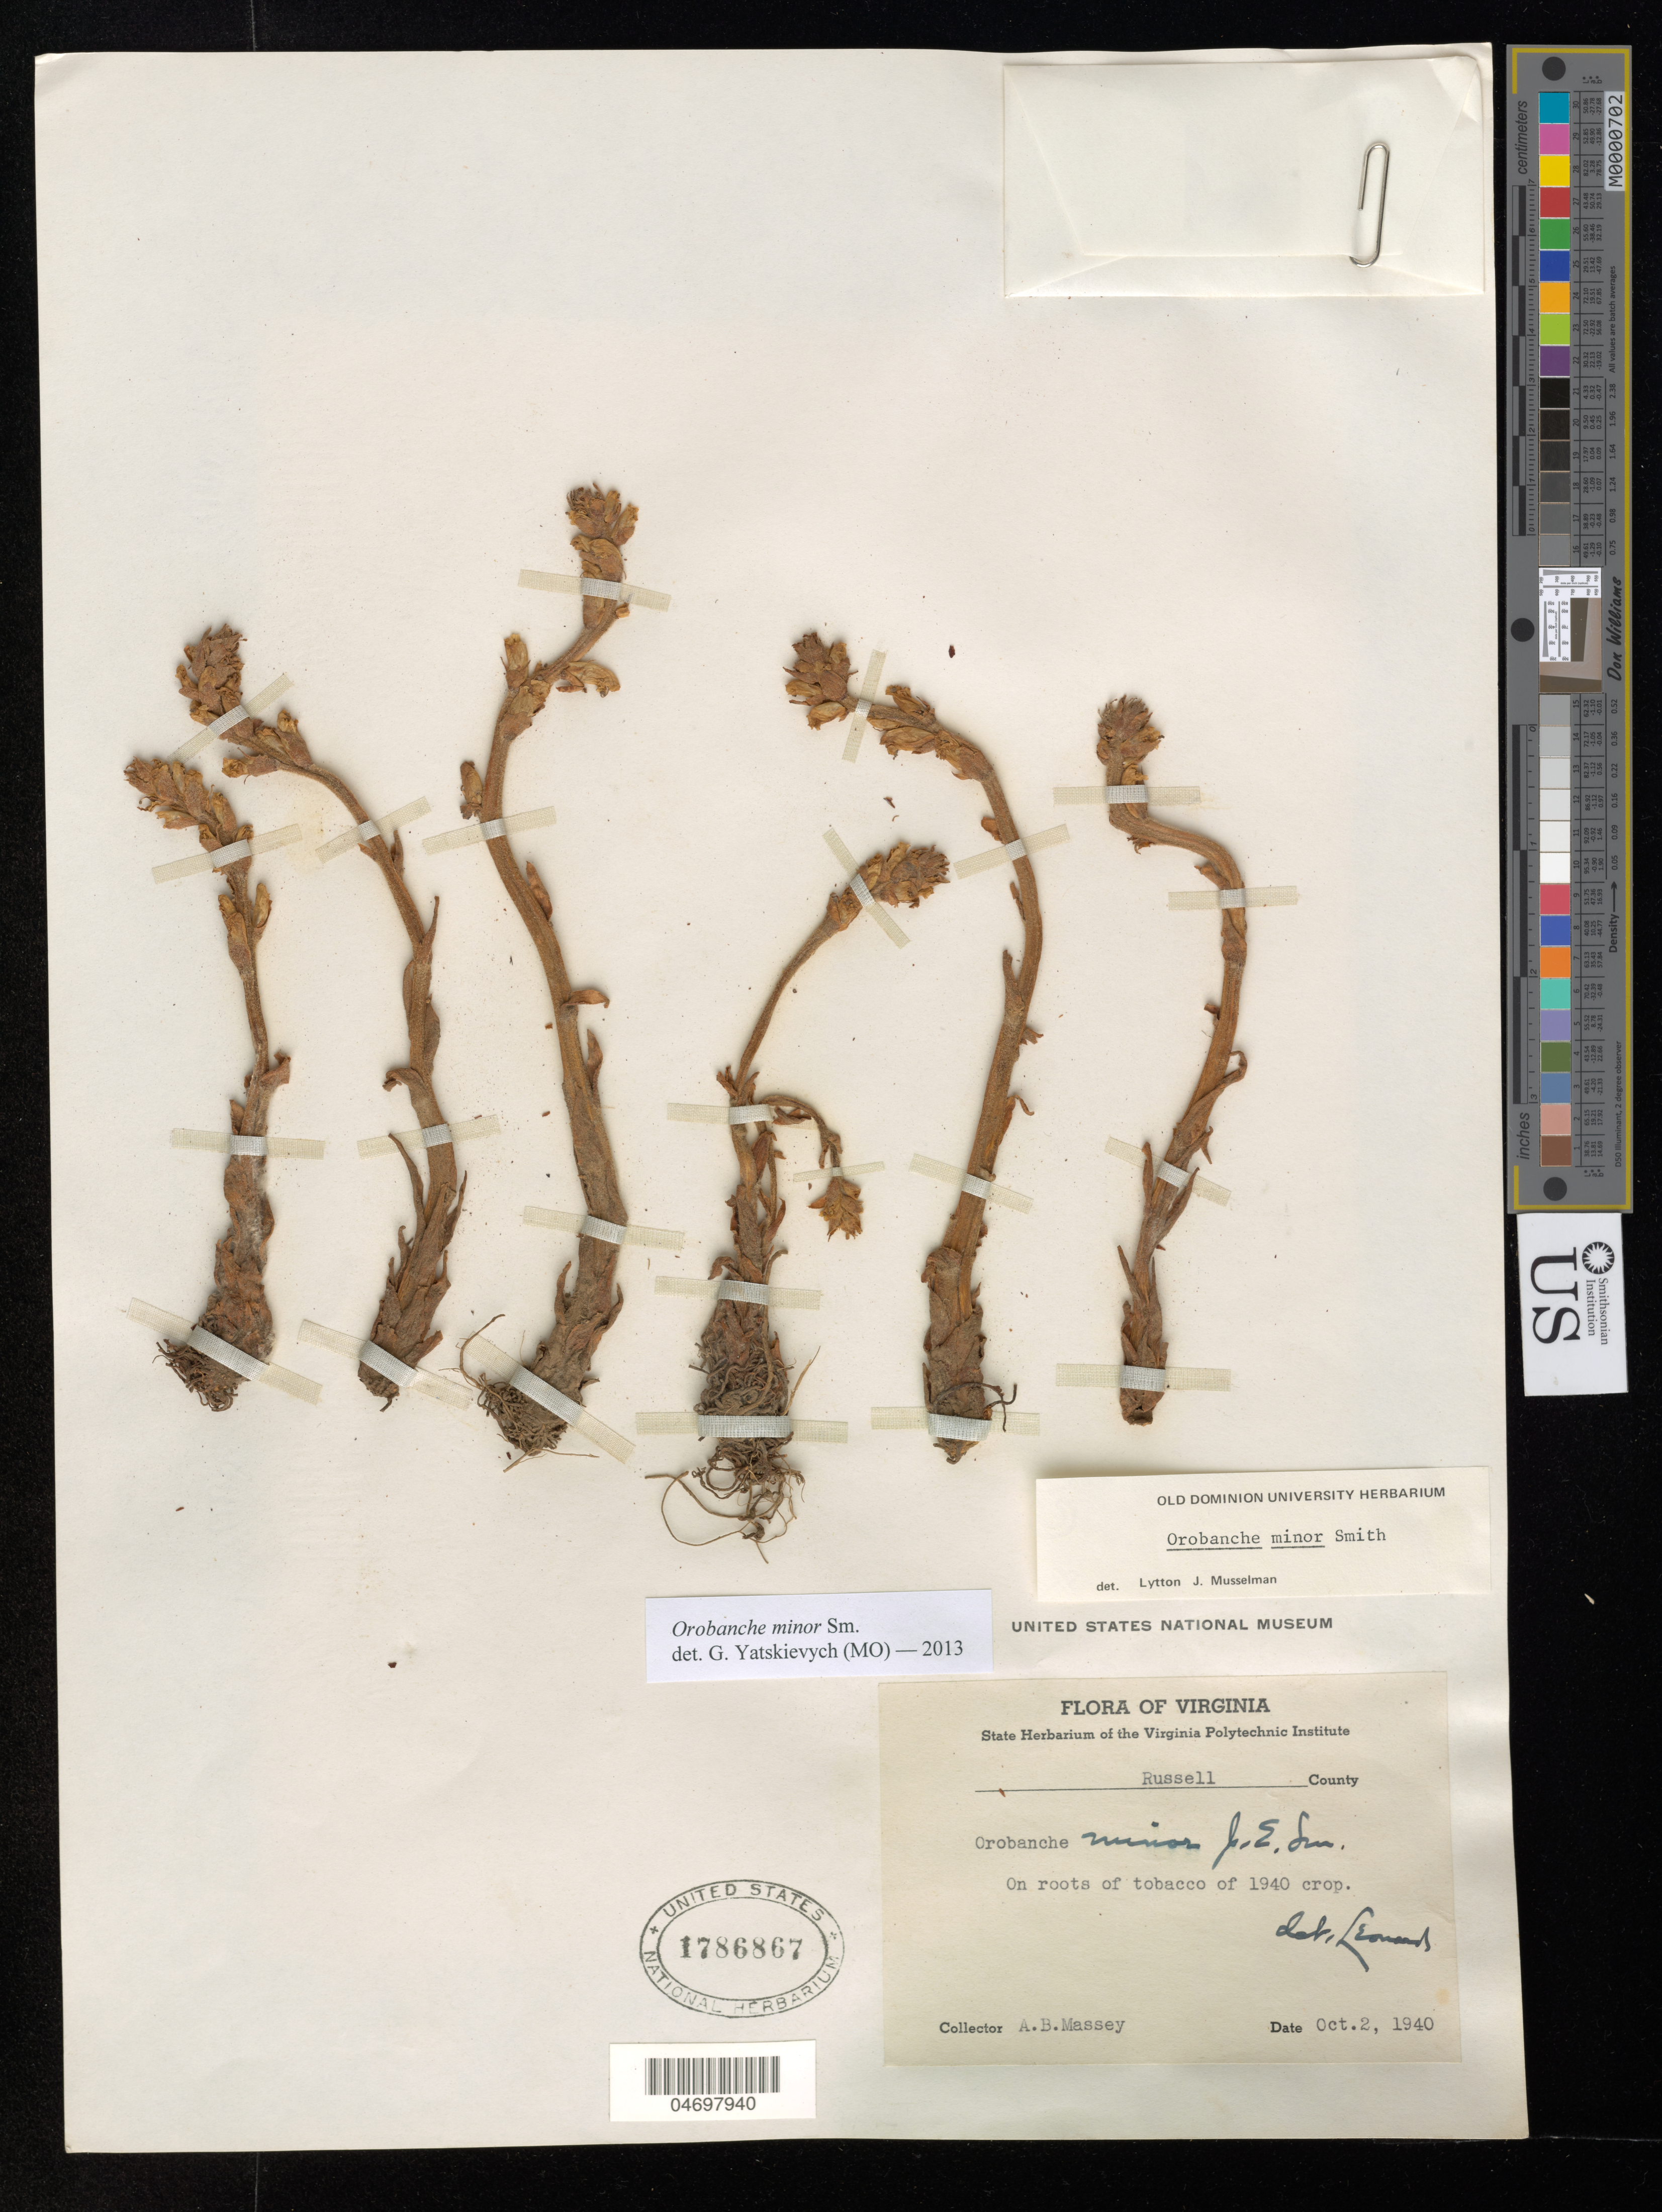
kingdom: Plantae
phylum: Tracheophyta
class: Magnoliopsida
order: Lamiales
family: Orobanchaceae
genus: Orobanche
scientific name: Orobanche minor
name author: Sm.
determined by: Yatskievych, G.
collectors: A. Massey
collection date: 1940-10-02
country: United States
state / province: Virginia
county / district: Russell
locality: Tobacco farm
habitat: cultivated land - tobacco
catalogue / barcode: US 1786867